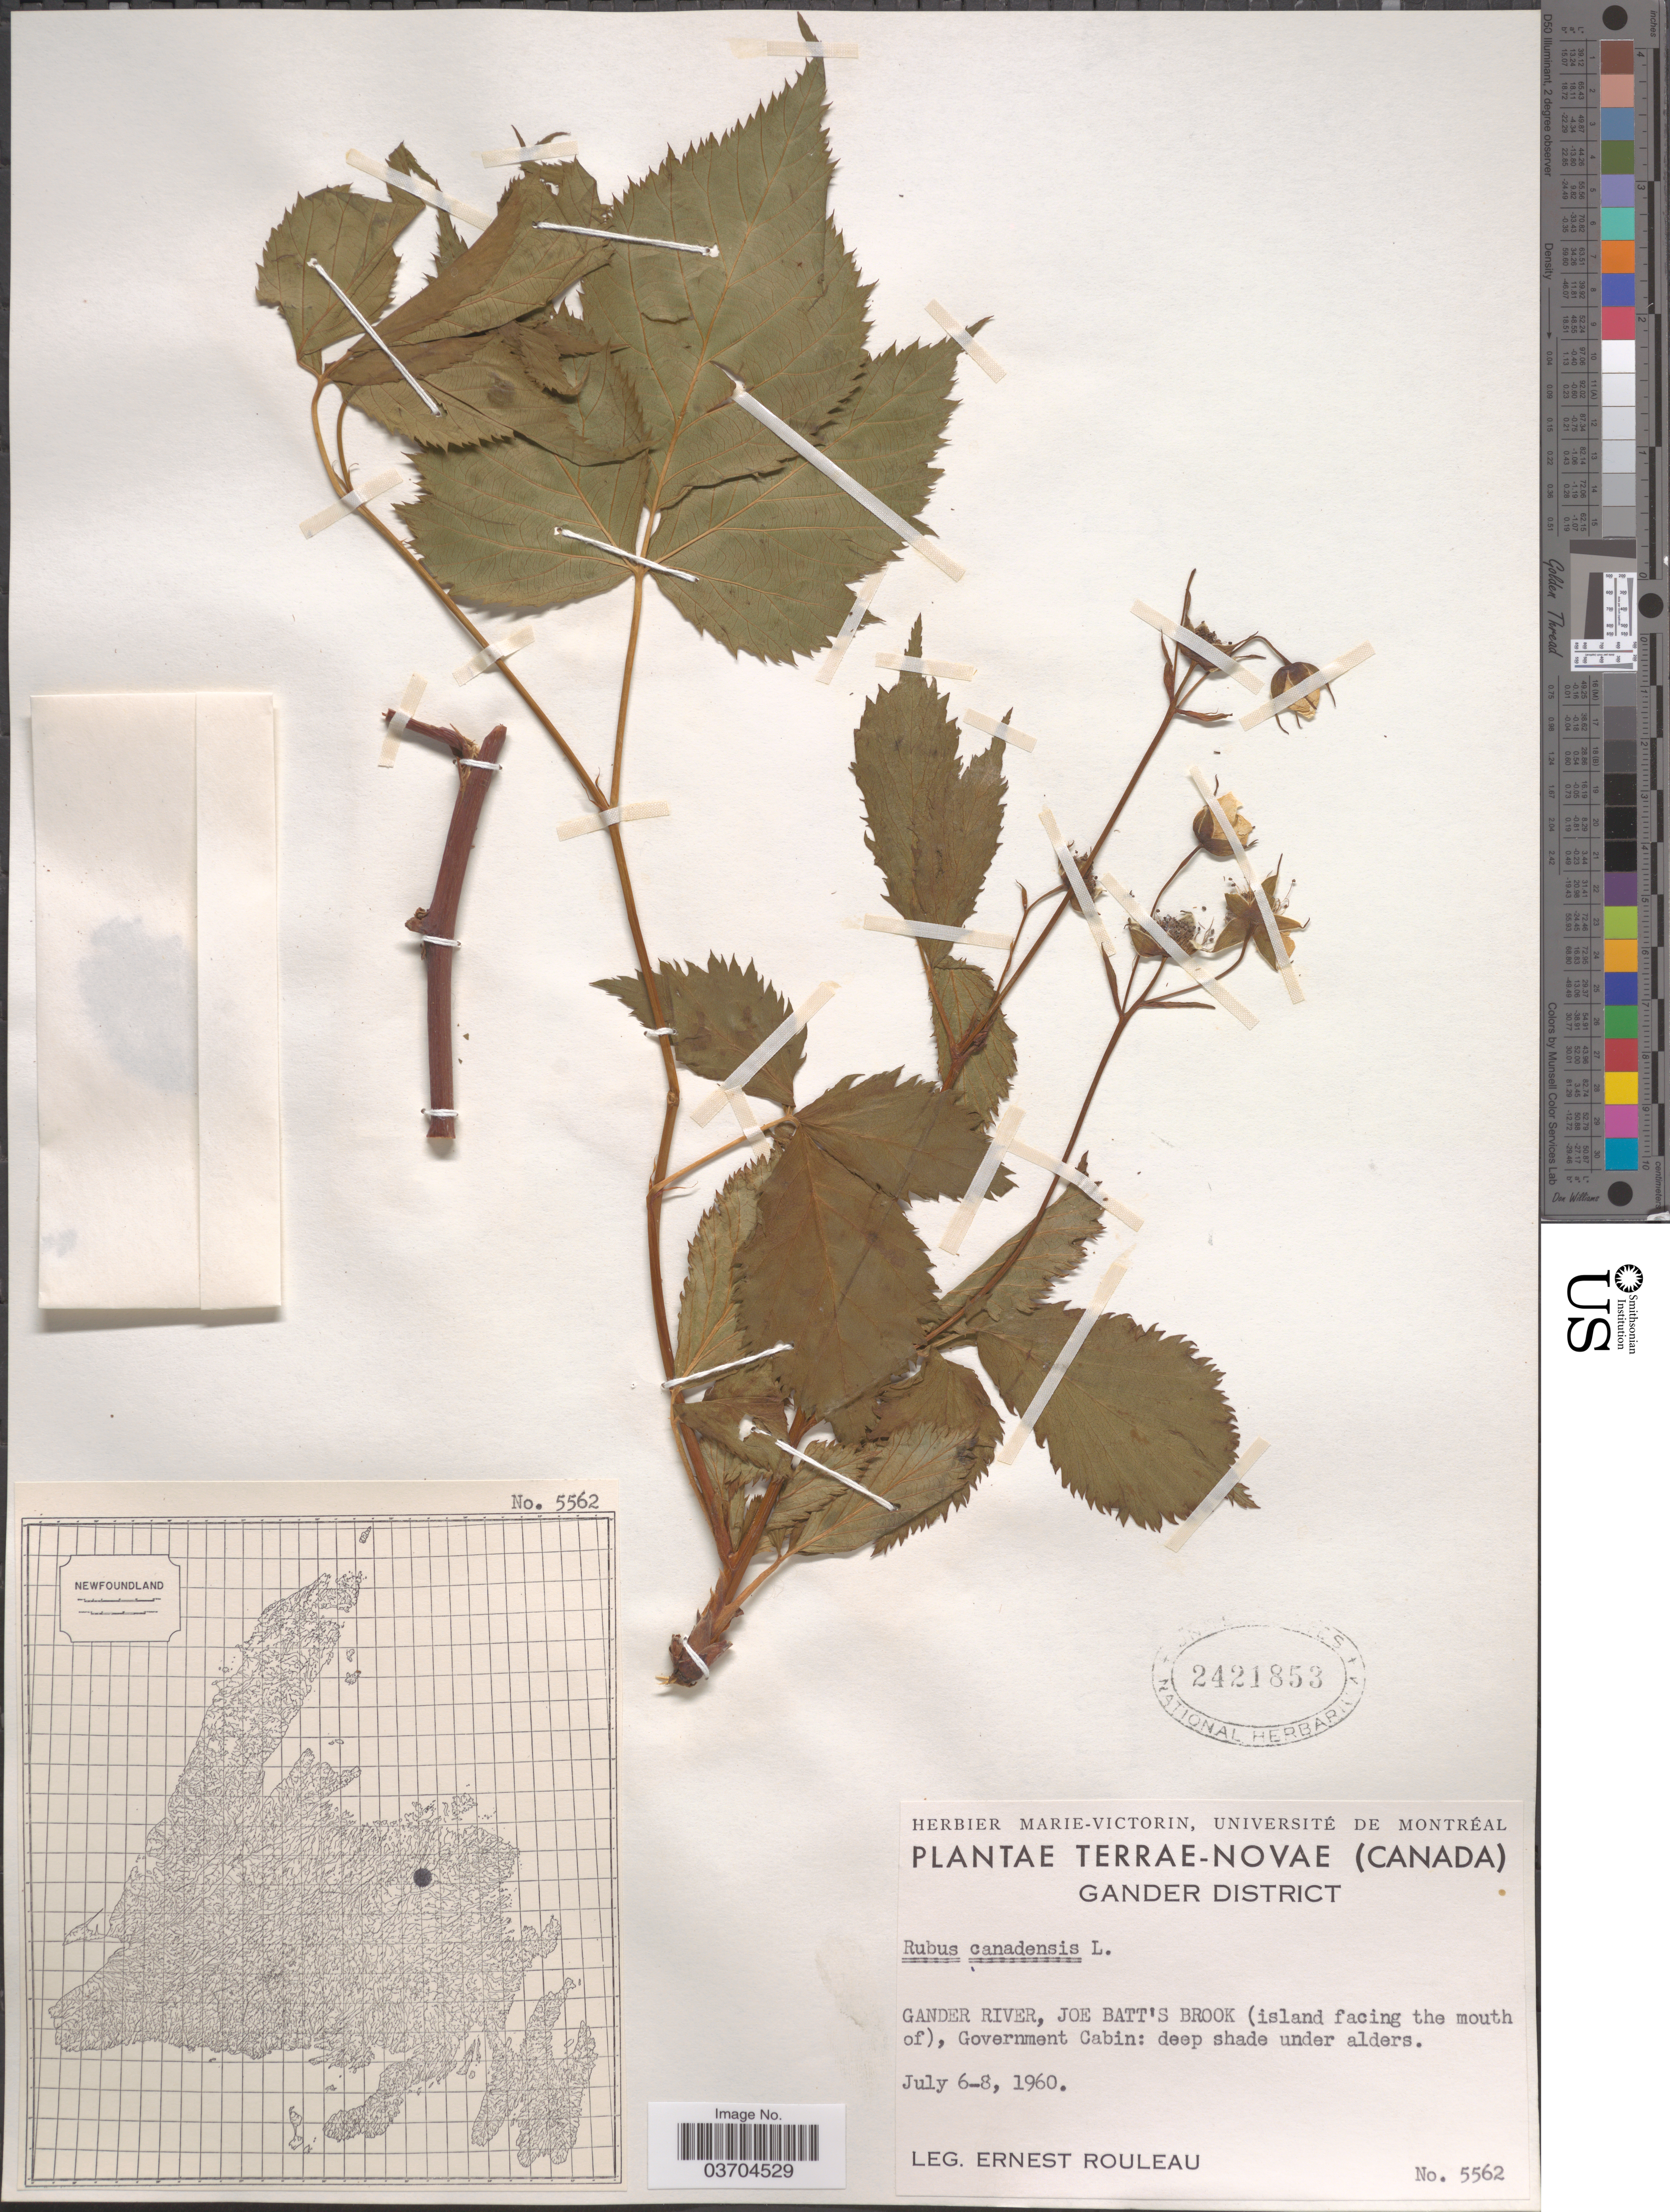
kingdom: Plantae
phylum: Tracheophyta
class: Magnoliopsida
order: Rosales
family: Rosaceae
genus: Rubus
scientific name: Rubus canadensis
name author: L.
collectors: J. Rouleau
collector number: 5562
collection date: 1960-07-06/1960-07-08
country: Canada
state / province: Newfoundland and Labrador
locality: Terrae-Novae. Gander District. Gander River, Joe Batt's Brook (island facing the mouth of), Government Cabin: deep shade under alders.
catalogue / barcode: US 2421853